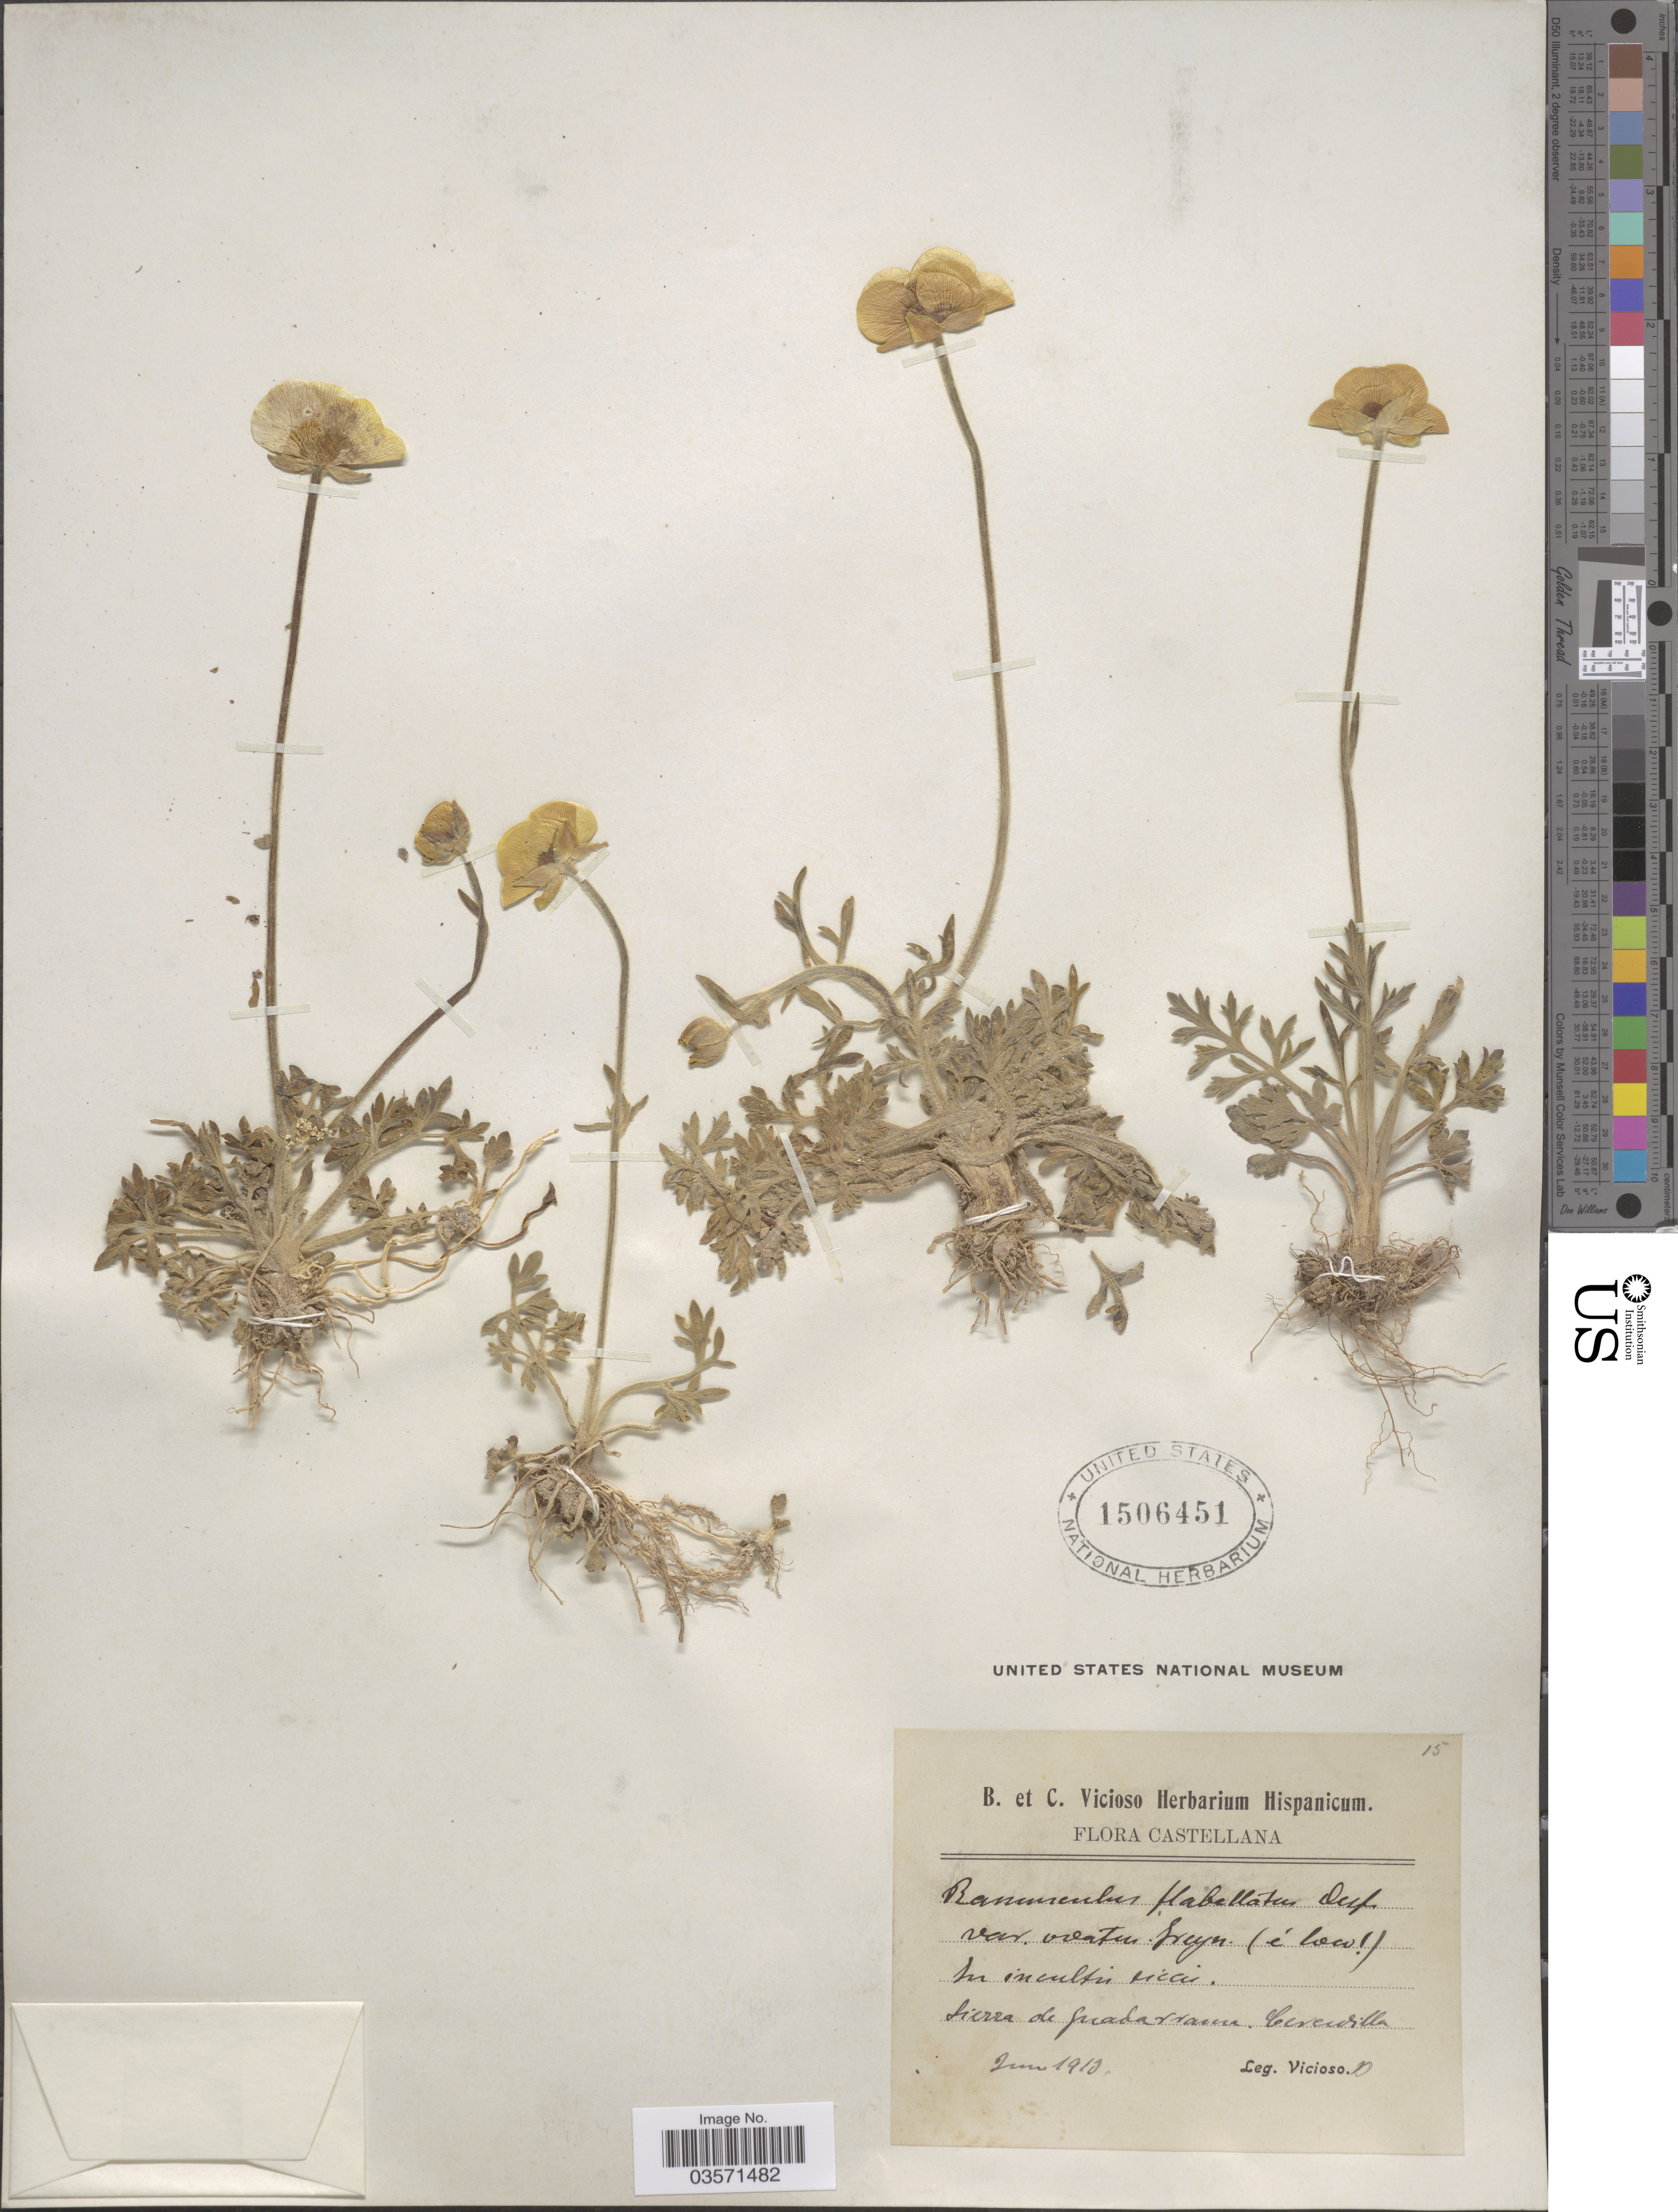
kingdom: Plantae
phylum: Tracheophyta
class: Magnoliopsida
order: Ranunculales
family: Ranunculaceae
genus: Ranunculus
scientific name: Ranunculus flabellaris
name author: Raf.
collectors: Vicioso, B.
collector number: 15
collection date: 1913-06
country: Spain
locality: Castellana. Sierra de Guadarrama. Cercedilla.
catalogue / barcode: US 1506451